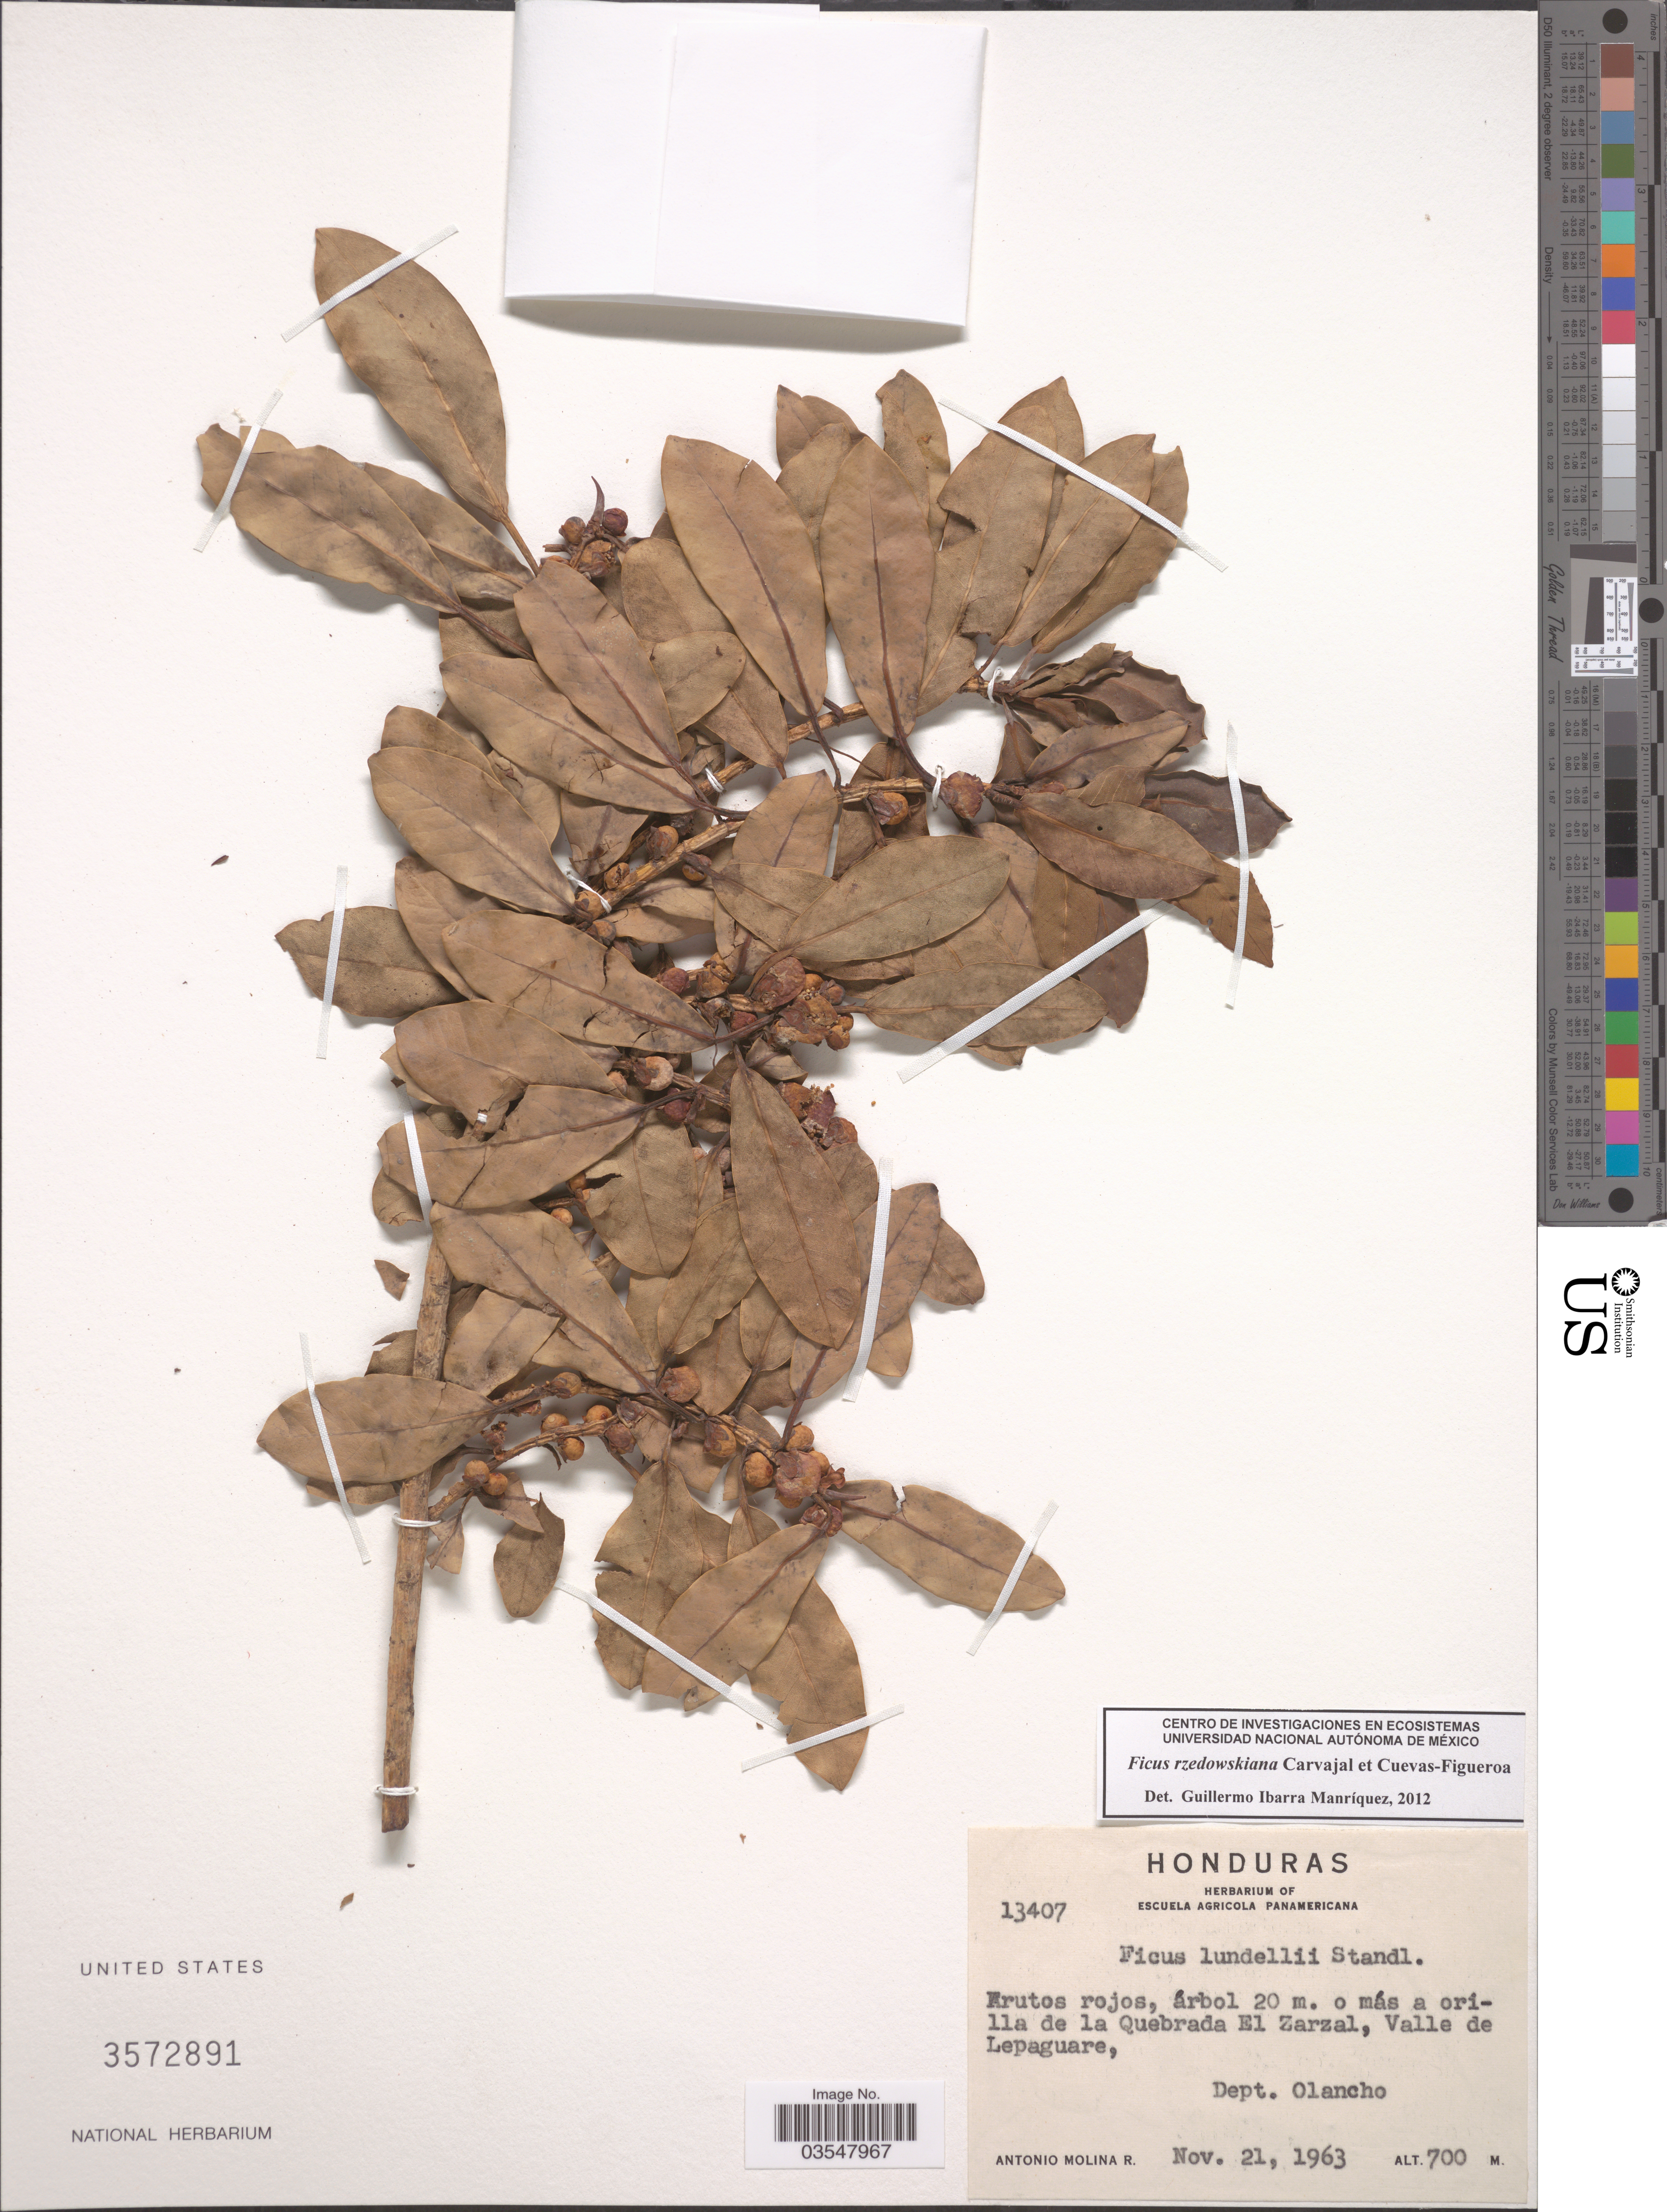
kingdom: Plantae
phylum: Tracheophyta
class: Magnoliopsida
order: Rosales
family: Moraceae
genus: Ficus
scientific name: Ficus rzedowskiana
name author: Carvajal & Cuev.-Fig.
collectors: A. Molina R.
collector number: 13407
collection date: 1963-11-21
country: Honduras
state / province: Olancho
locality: A orilla de la Quebrada El Zarzal, Valle de Lepaguare, Dept. Olancho.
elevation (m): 700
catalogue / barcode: US 3572891